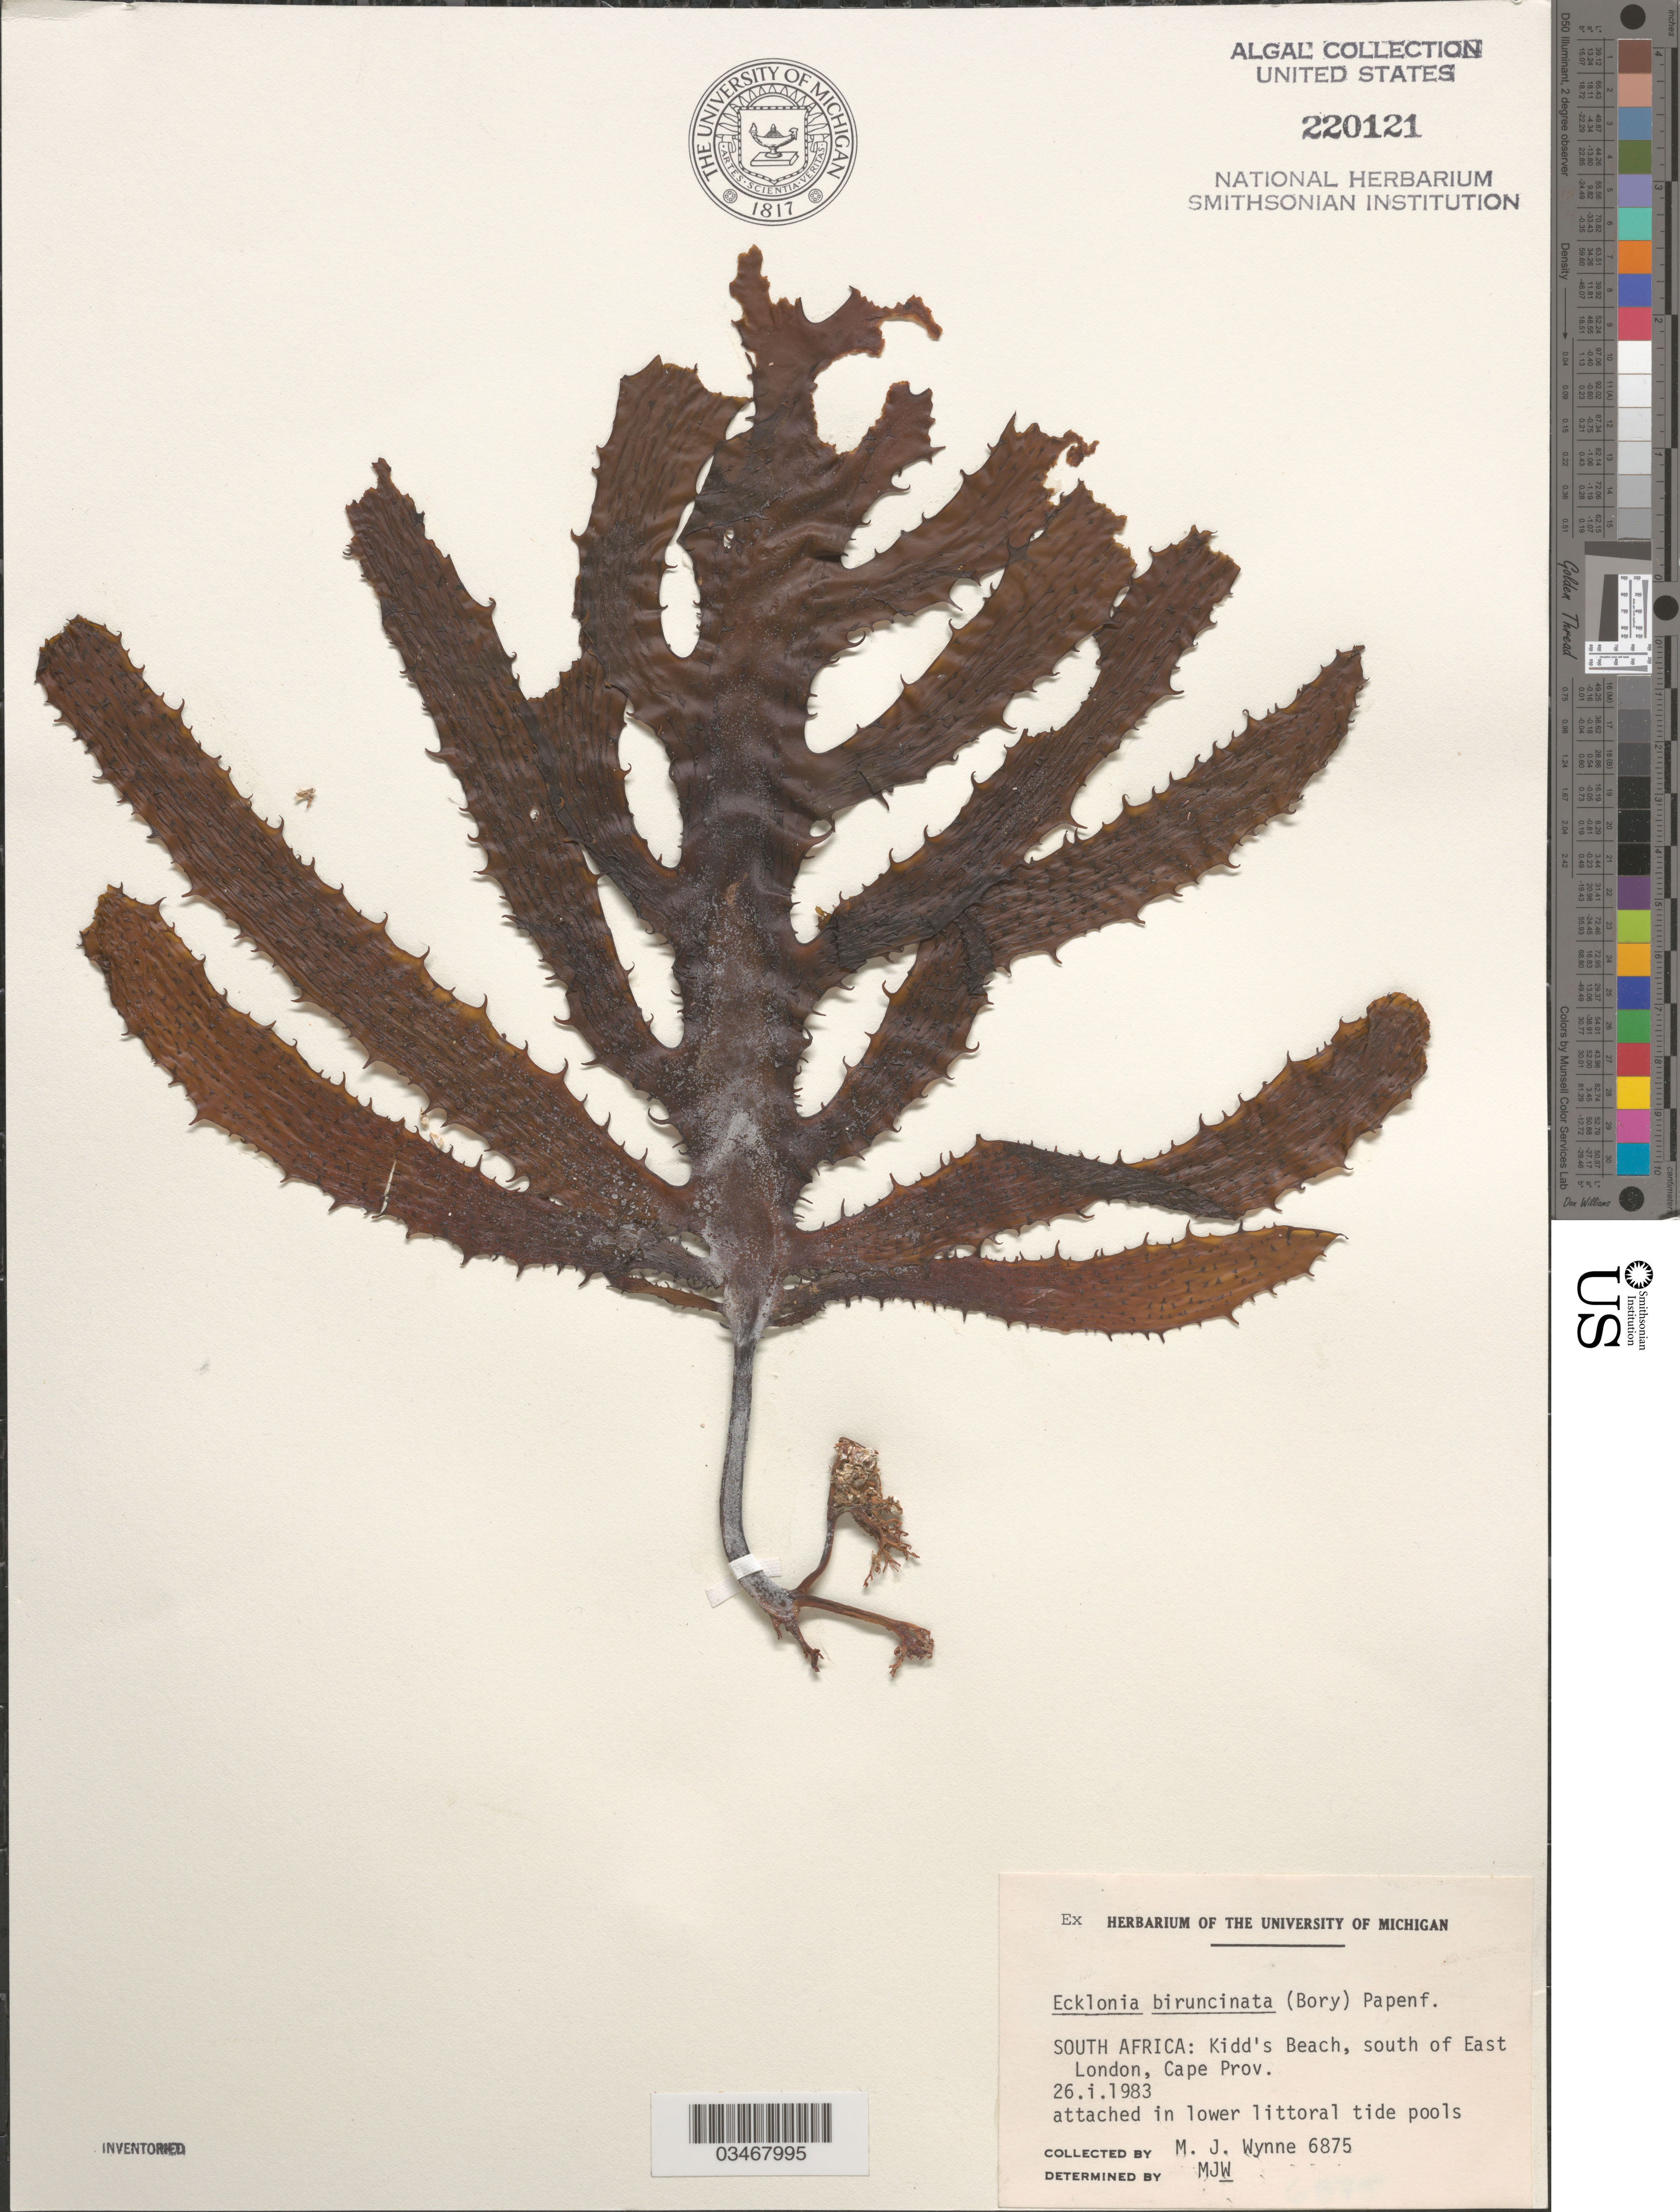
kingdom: Chromista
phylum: Ochrophyta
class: Phaeophyceae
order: Laminariales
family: Lessoniaceae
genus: Ecklonia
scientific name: Ecklonia biruncinata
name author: (Bory) Papenf.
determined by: Wynne, M. J.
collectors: M.J. Wynne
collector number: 6875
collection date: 1983-01-26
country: South Africa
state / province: Eastern Cape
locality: Kidd's Beach, East London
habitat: Attached in lower littoral tide pools.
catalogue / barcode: US 220121